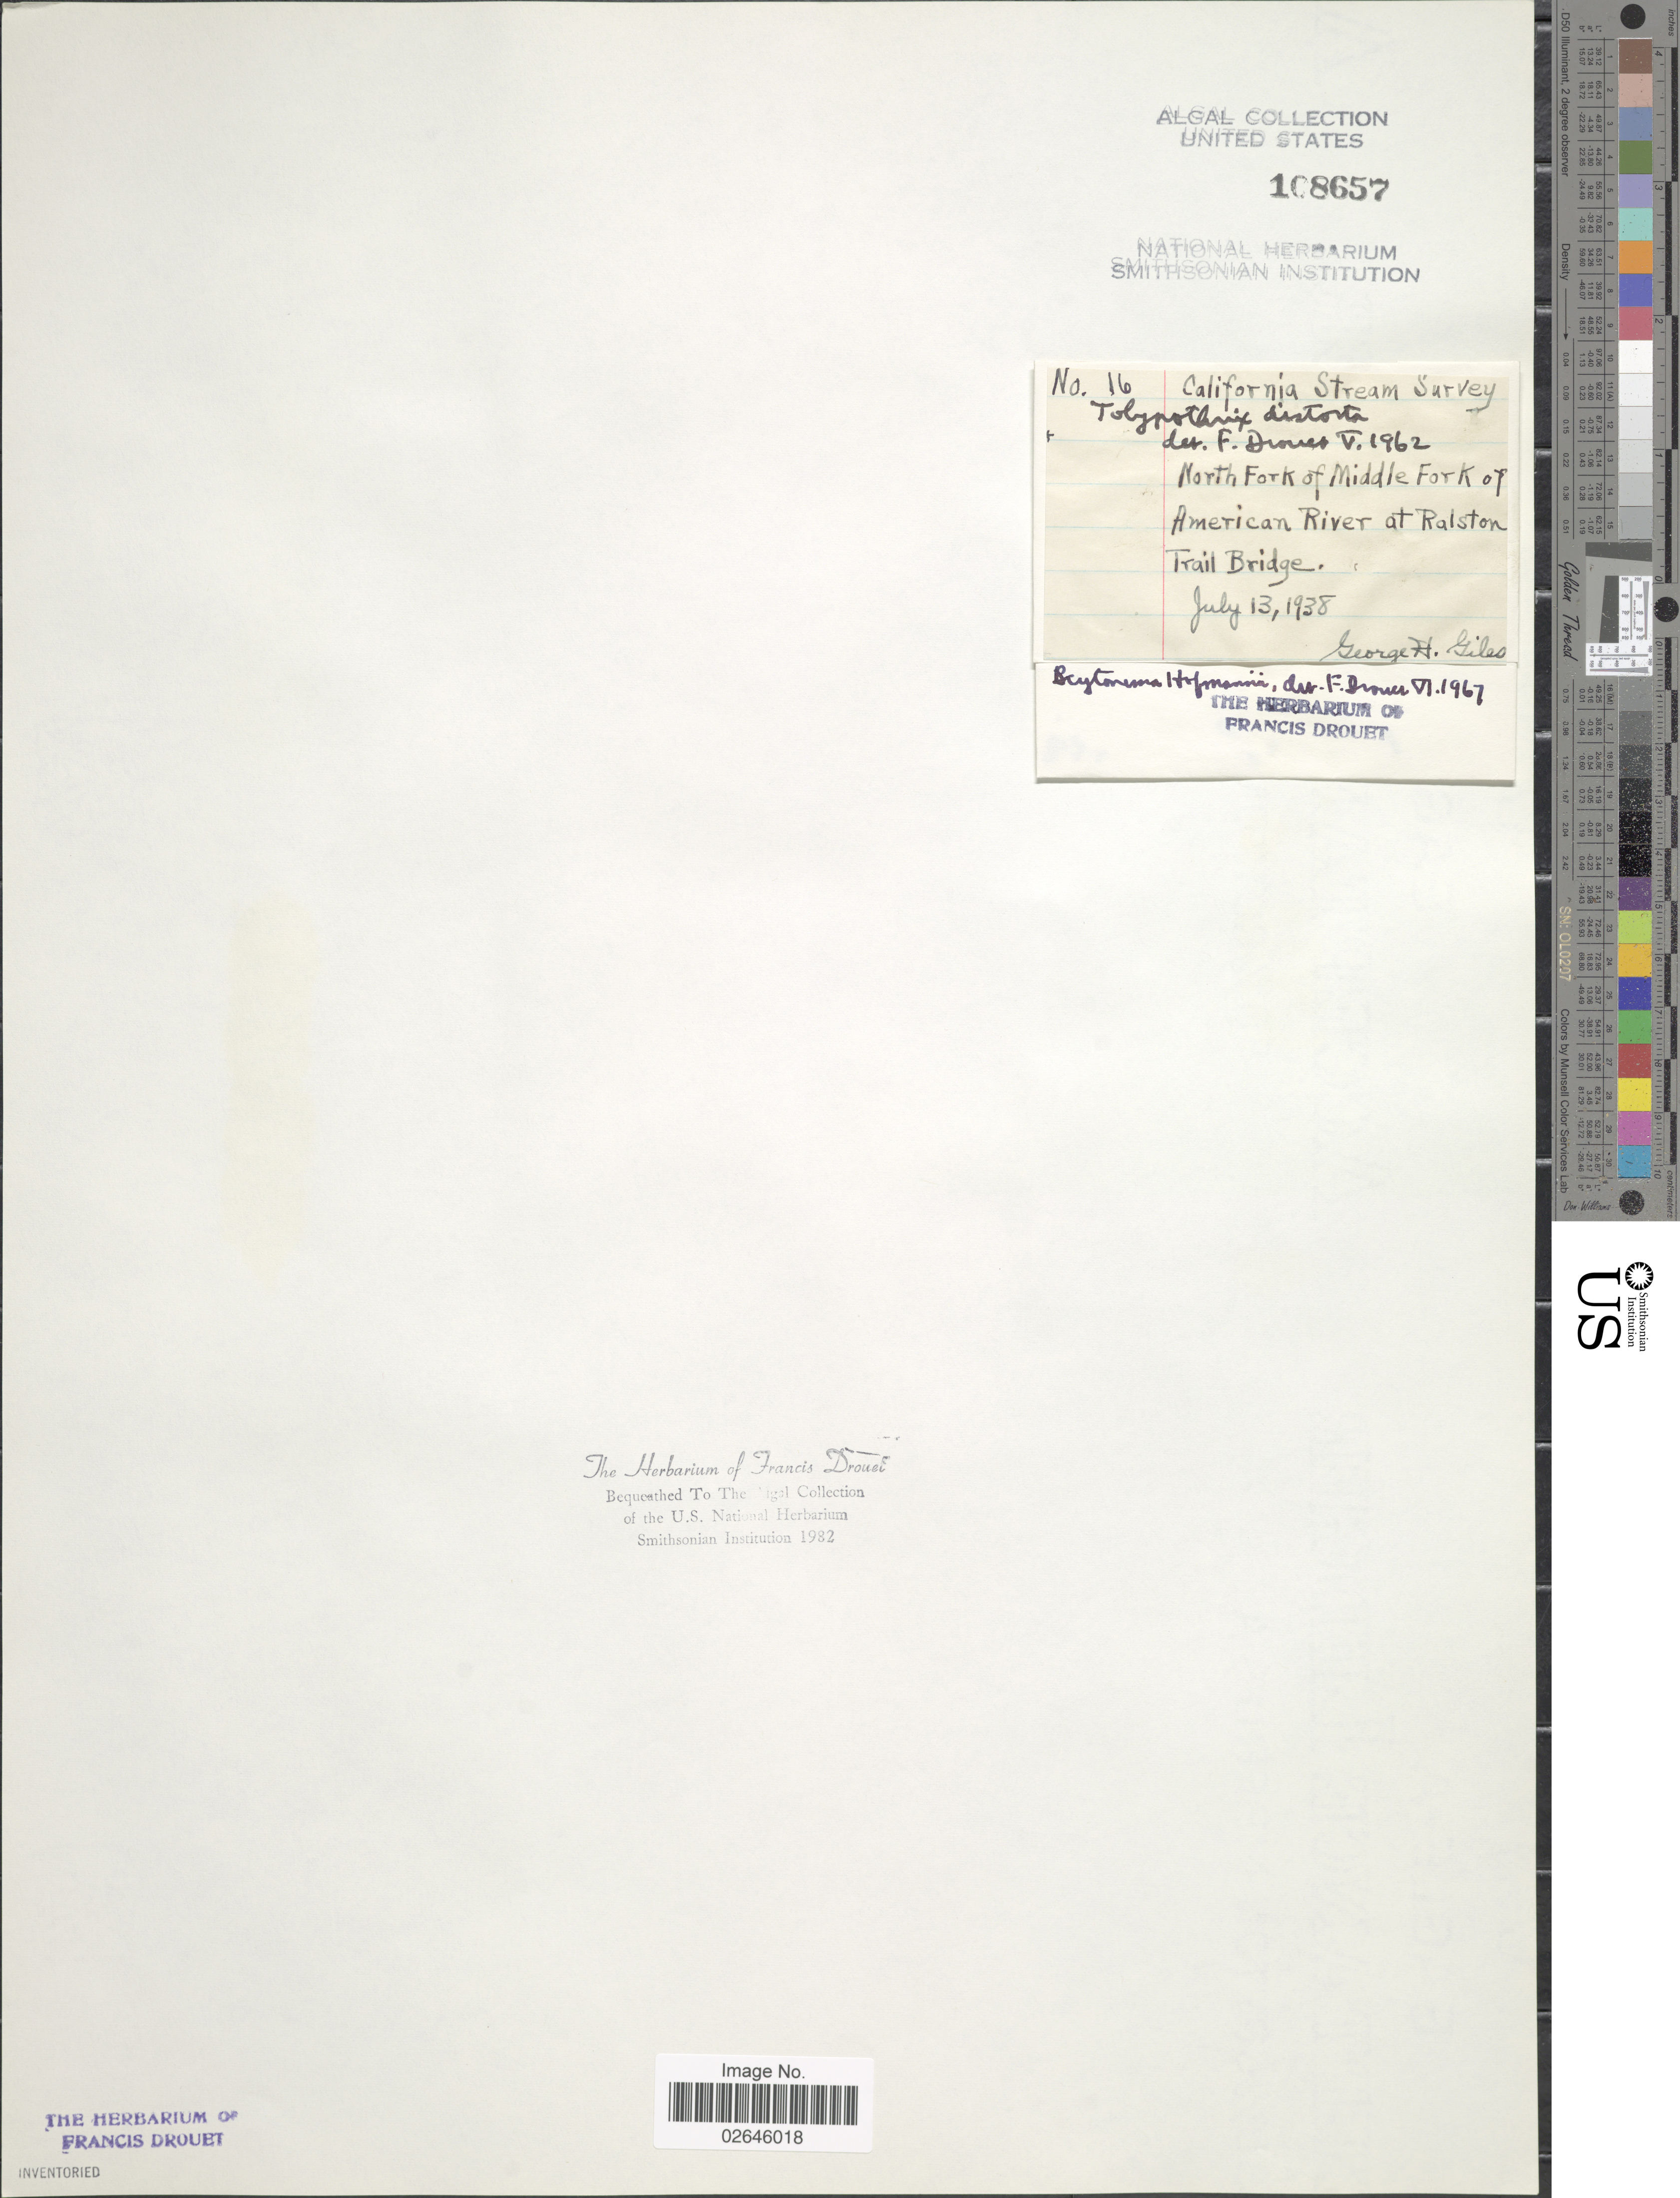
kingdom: Bacteria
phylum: Cyanobacteria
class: Cyanobacteriia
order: Cyanobacteriales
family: Scytonemataceae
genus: Scytonema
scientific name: Scytonema hofmannii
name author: C. Agardh ex Bornet & Flahault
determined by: Drouet, F. E.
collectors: G. Giles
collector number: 16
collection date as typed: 13 Jul 1938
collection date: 1938-07-13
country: United States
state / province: California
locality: American River, Ralston Trail Bridge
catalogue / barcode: US 108657